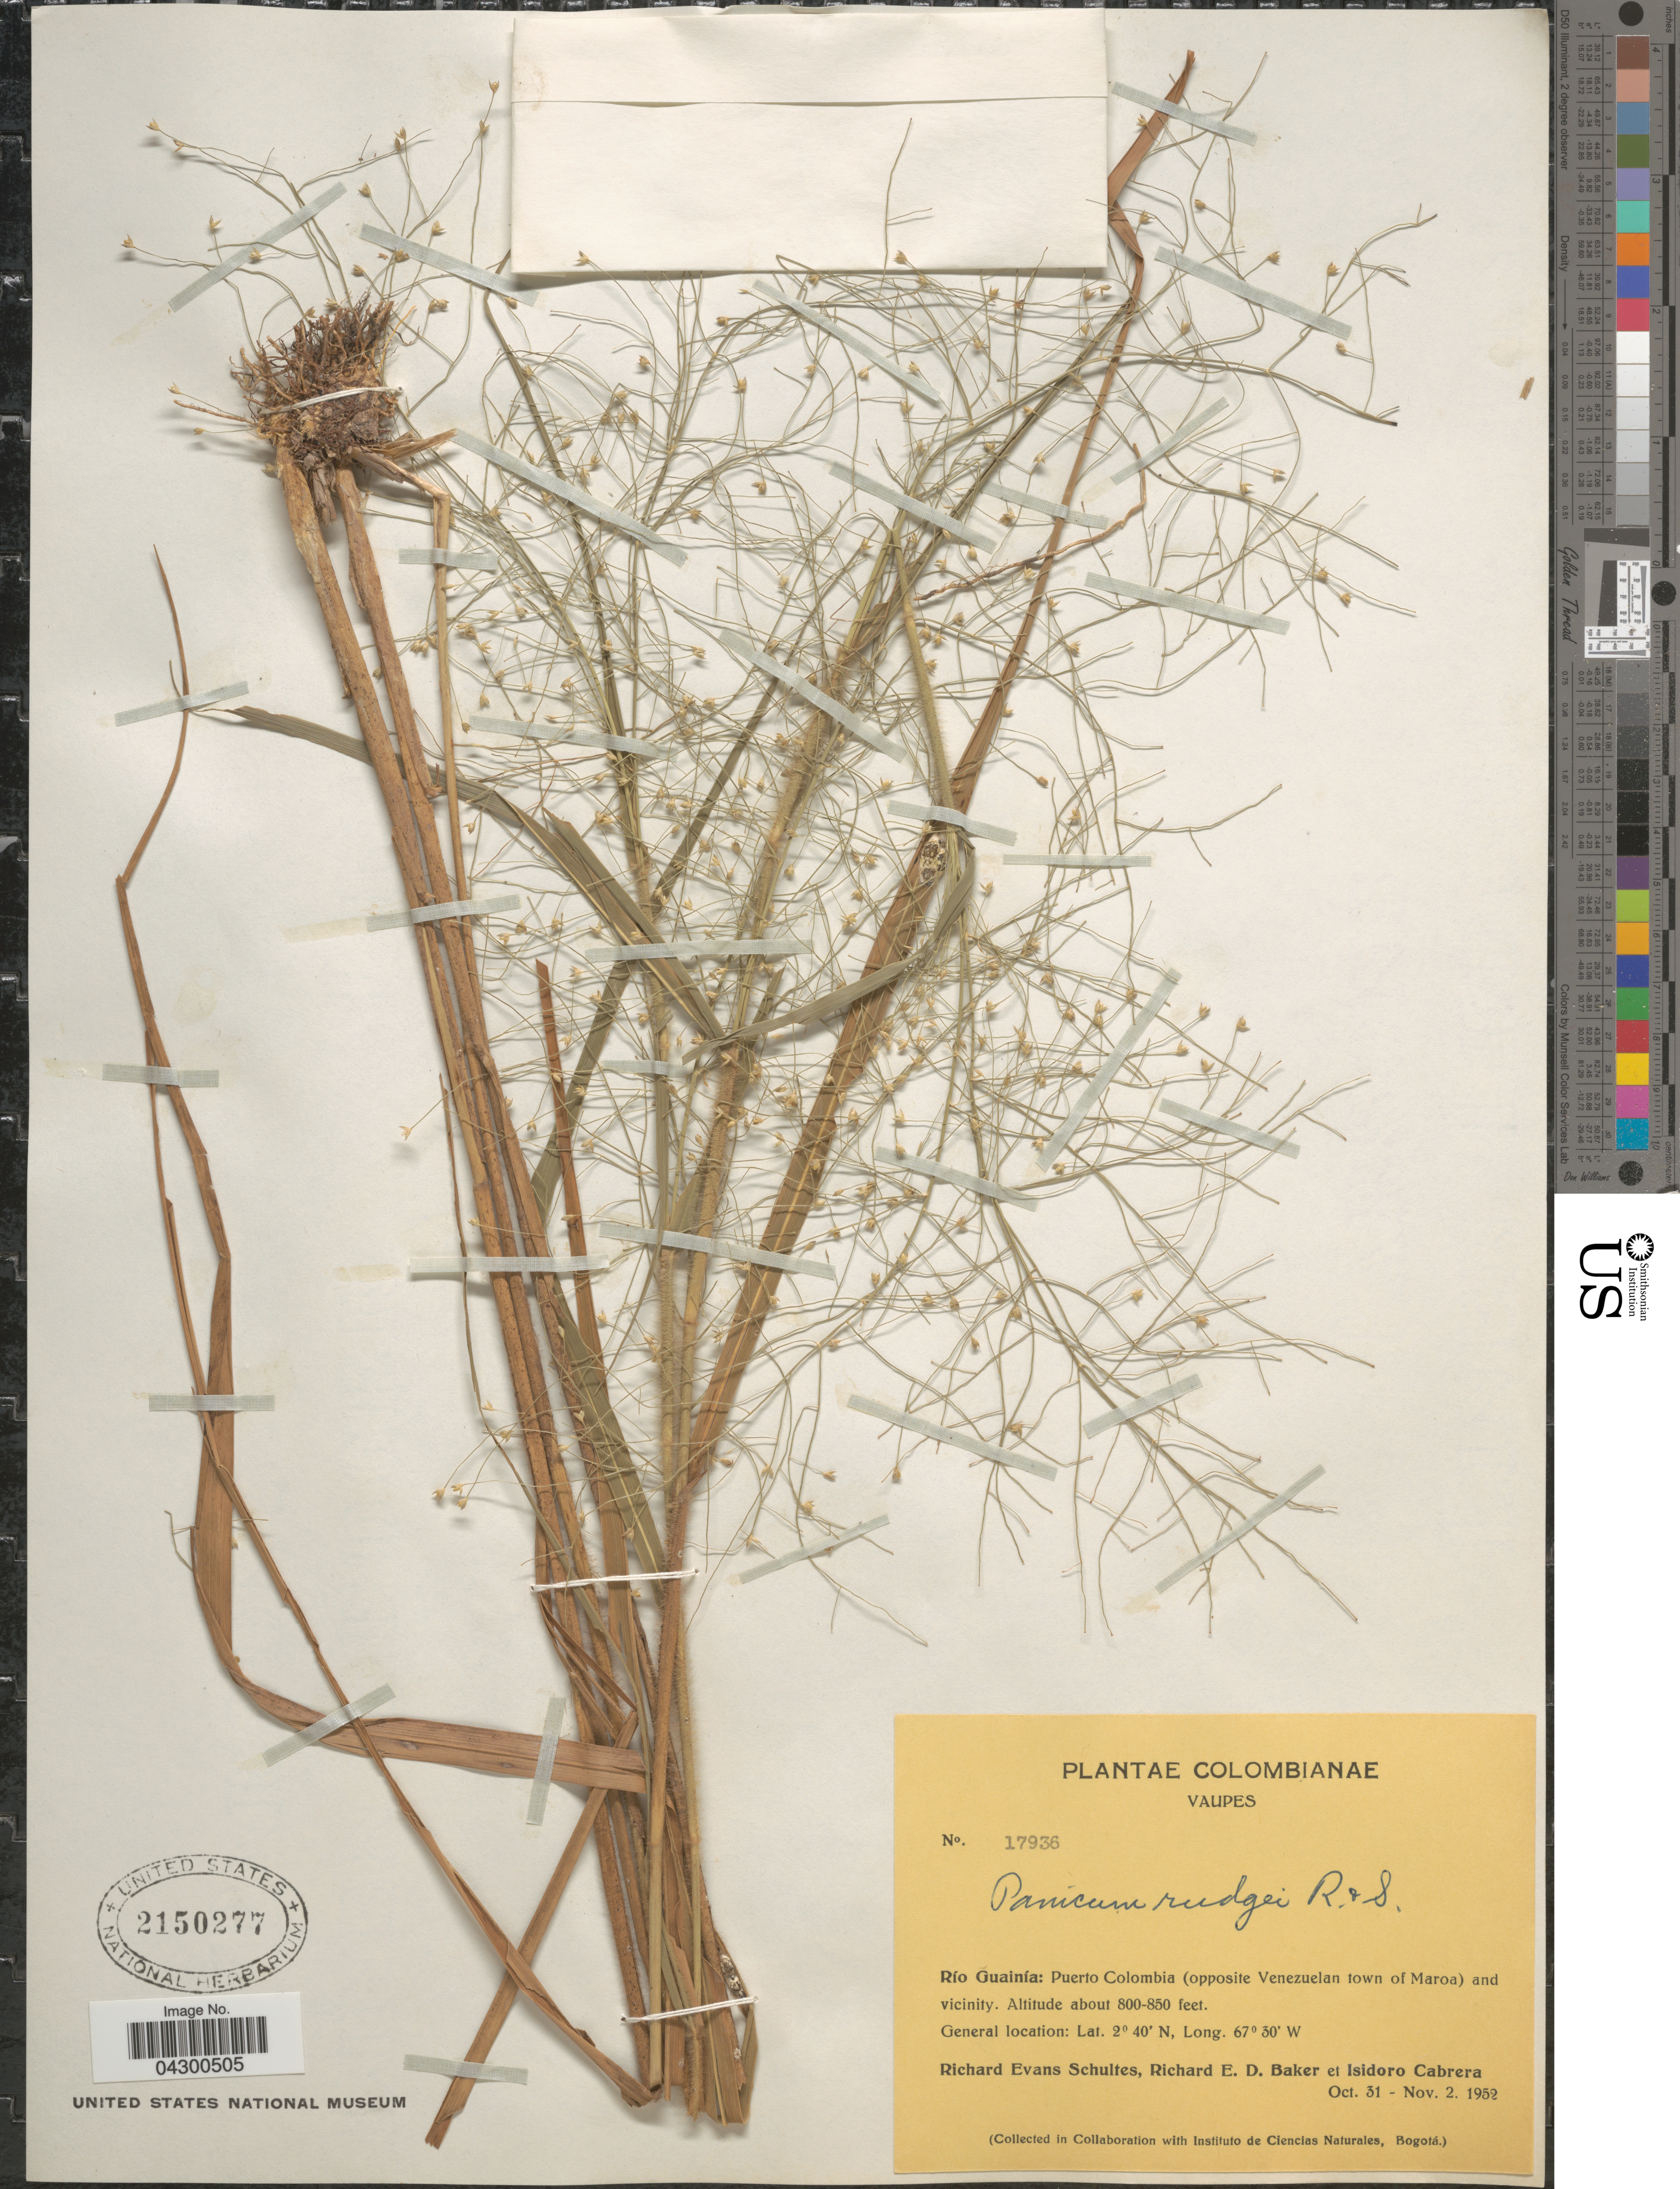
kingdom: Plantae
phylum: Tracheophyta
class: Liliopsida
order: Poales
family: Poaceae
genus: Panicum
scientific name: Panicum rudgei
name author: Roem. & Schult.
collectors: R. E. Schultes, R. E. D. Baker & I. Cabrera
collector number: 17936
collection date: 1952-10-31/1952-11-02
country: Colombia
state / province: Vaupés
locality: Río Guainía: Puerto Colombia (opposite Venezuelan town of Maroa) and vicinity.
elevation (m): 244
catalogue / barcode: US 2150277